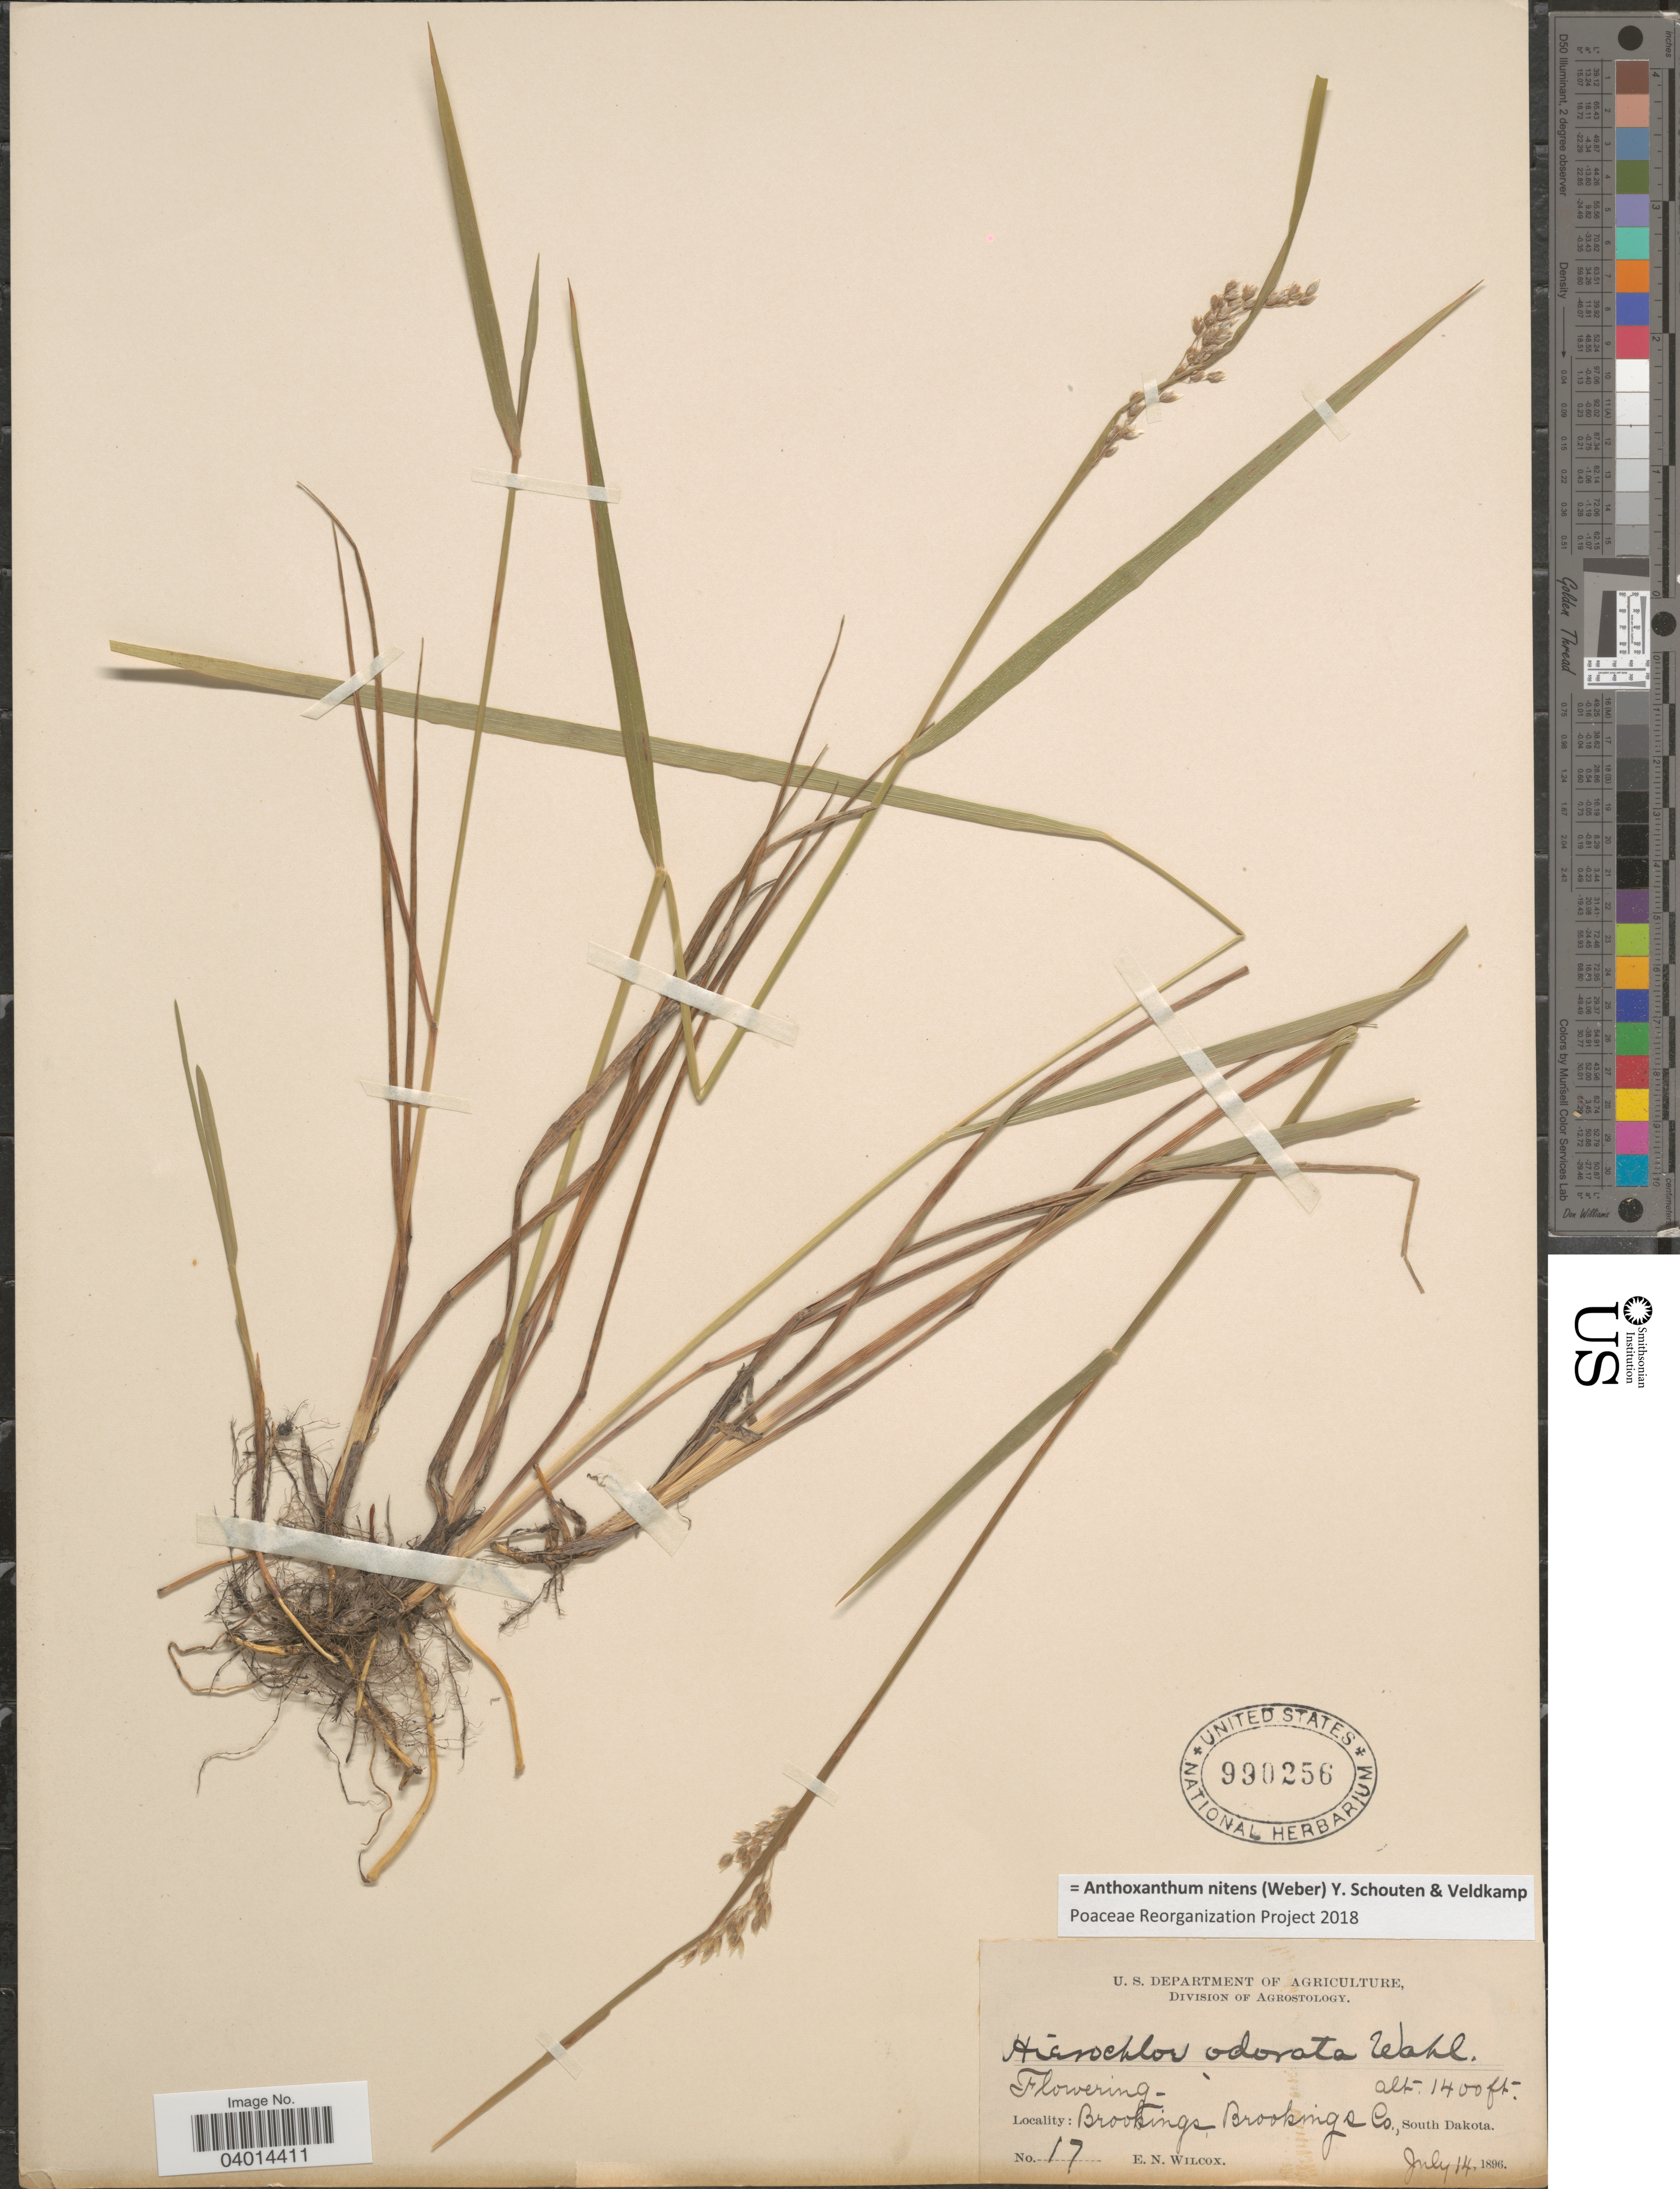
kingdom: Plantae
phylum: Tracheophyta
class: Liliopsida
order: Poales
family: Poaceae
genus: Anthoxanthum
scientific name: Anthoxanthum nitens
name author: (G.H. Weber) R.T.A. Schouten & Veldkamp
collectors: E. Wilcox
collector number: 17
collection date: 1896-07-14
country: United States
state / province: South Dakota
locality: Brookings, Brookings Co.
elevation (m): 427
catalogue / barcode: US 990256